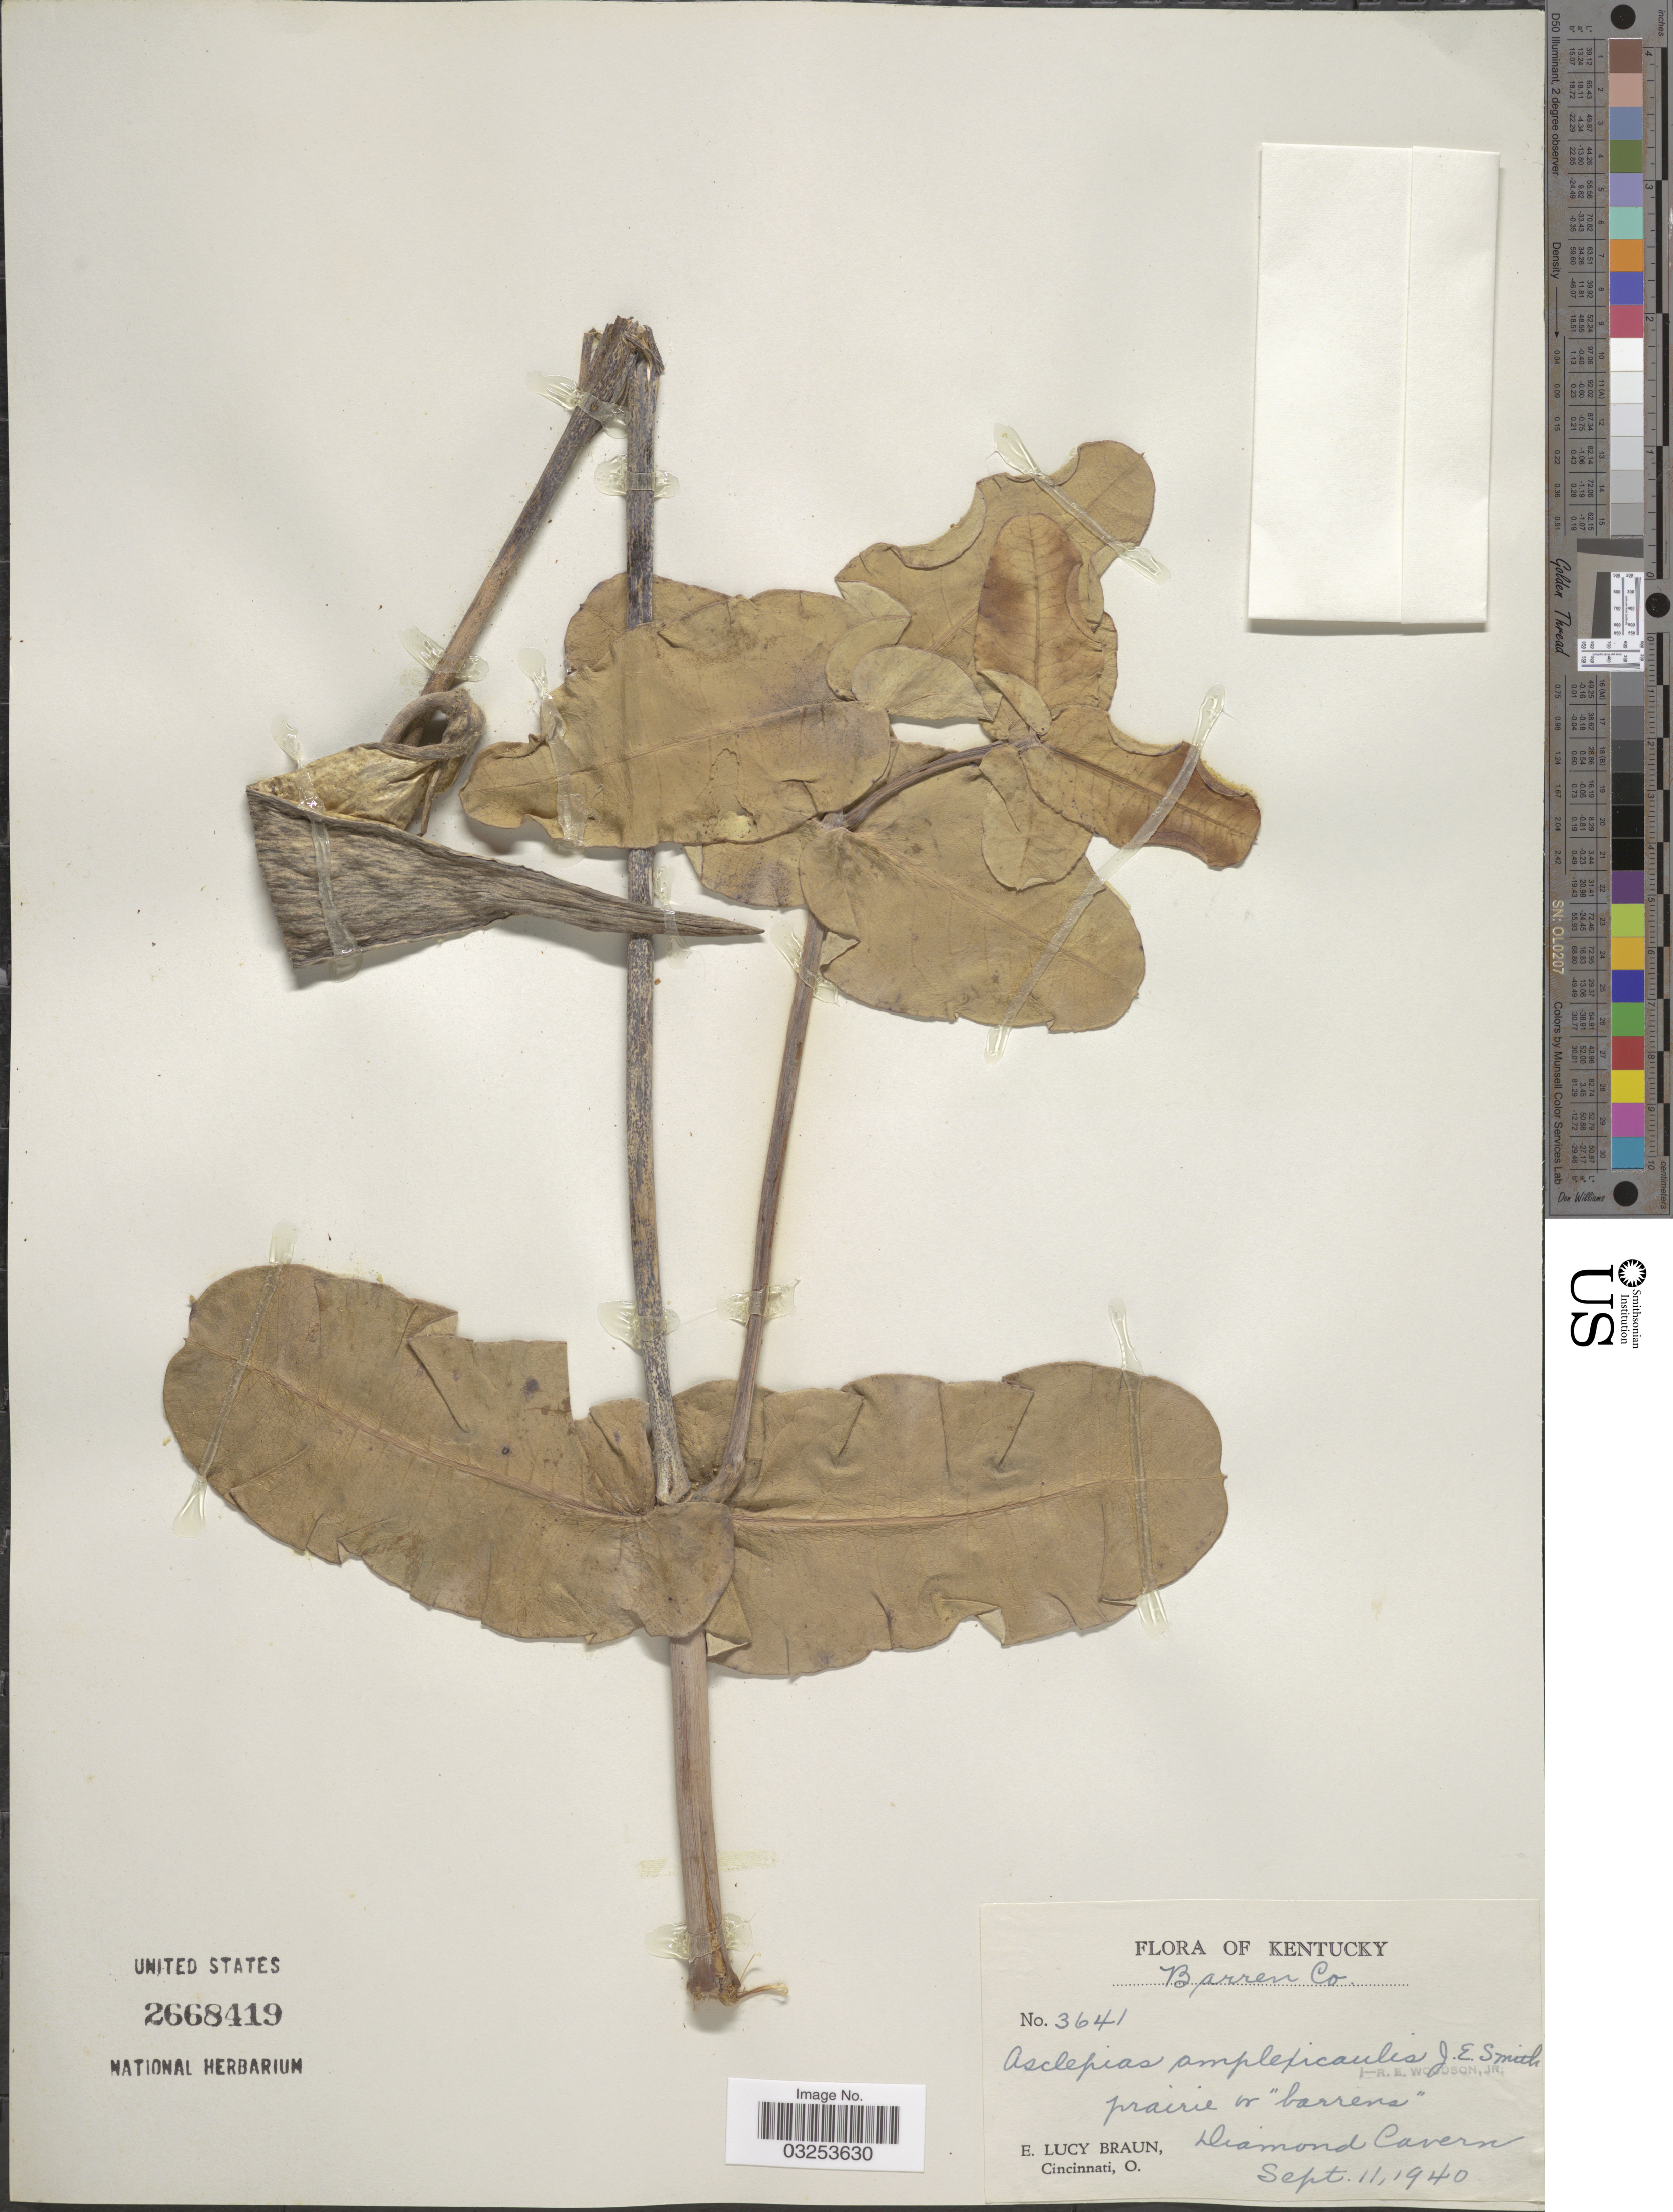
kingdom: Plantae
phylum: Tracheophyta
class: Magnoliopsida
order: Gentianales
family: Apocynaceae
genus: Asclepias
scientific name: Asclepias amplexicaulis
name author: J. Small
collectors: E. Braun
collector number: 3641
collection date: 1940-09-11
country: United States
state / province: Kentucky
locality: Barren Co. Diamond Cavern.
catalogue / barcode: US 2668419